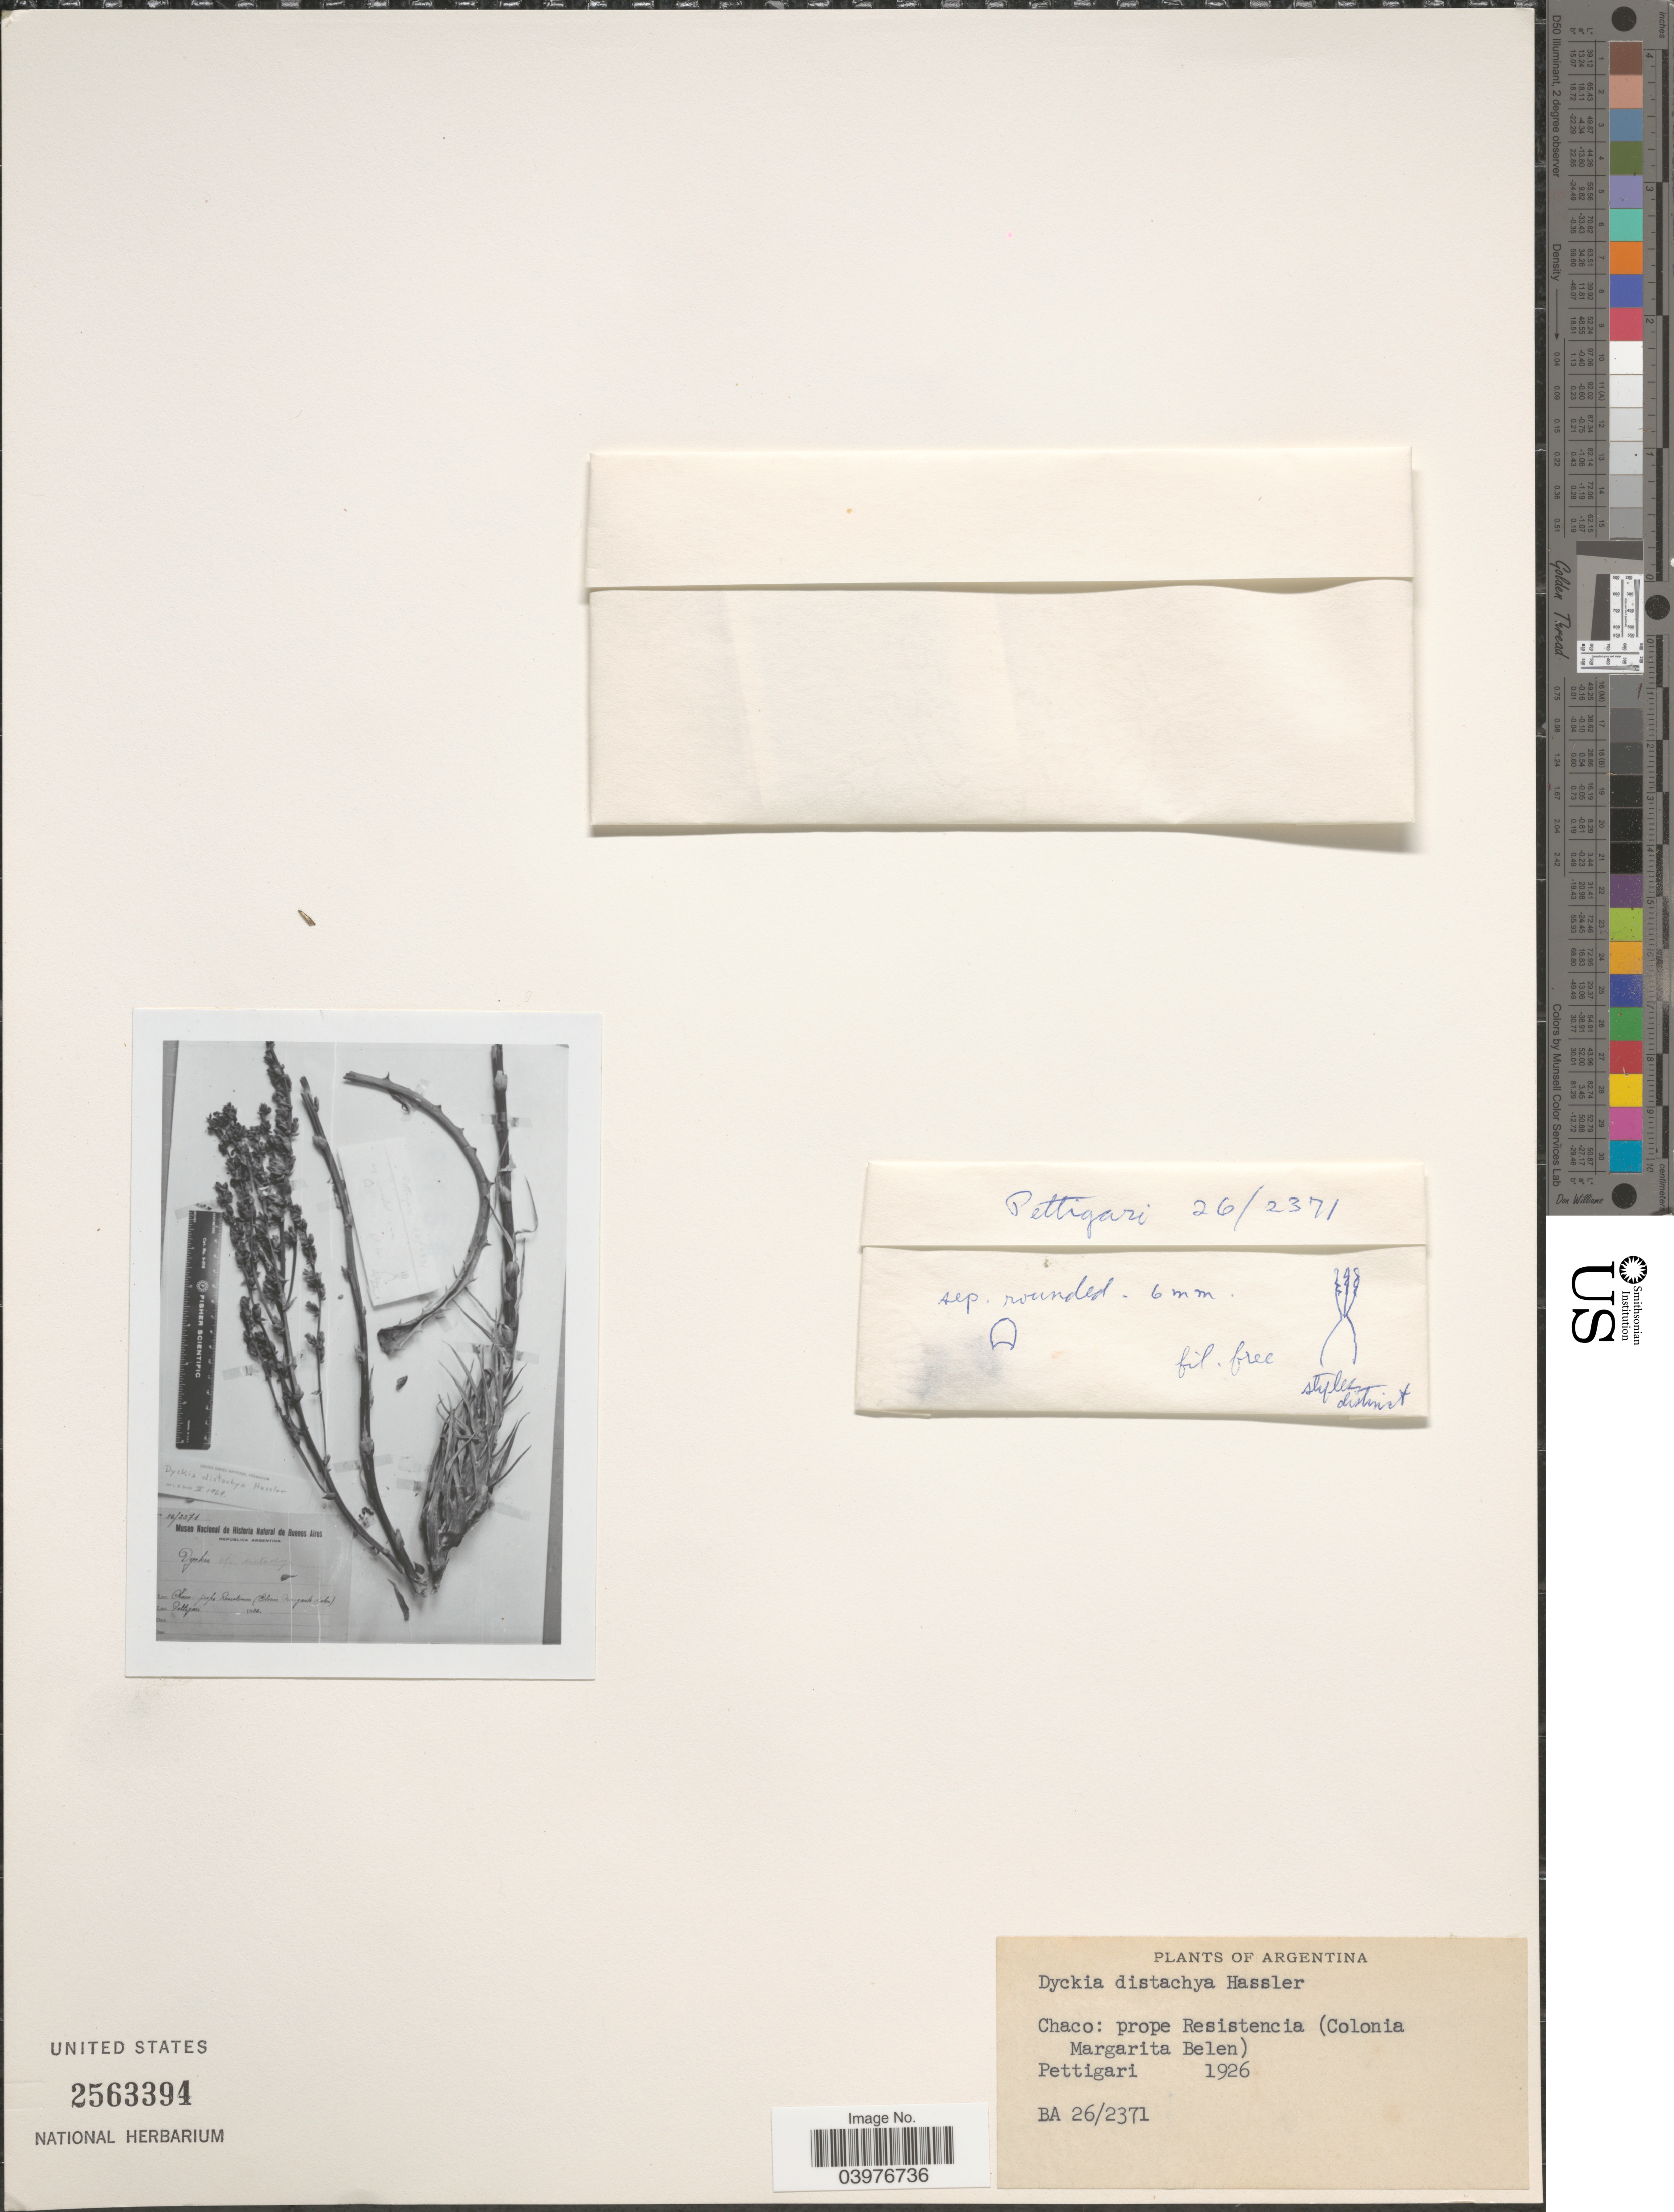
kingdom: Plantae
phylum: Tracheophyta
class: Liliopsida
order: Poales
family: Bromeliaceae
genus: Dyckia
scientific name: Dyckia distachya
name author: Hassl.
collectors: Pettigari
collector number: BA 26/2371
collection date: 1926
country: Argentina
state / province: Chaco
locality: Prope Resistencia (Colonia Margarita Belen).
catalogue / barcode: US 2563394